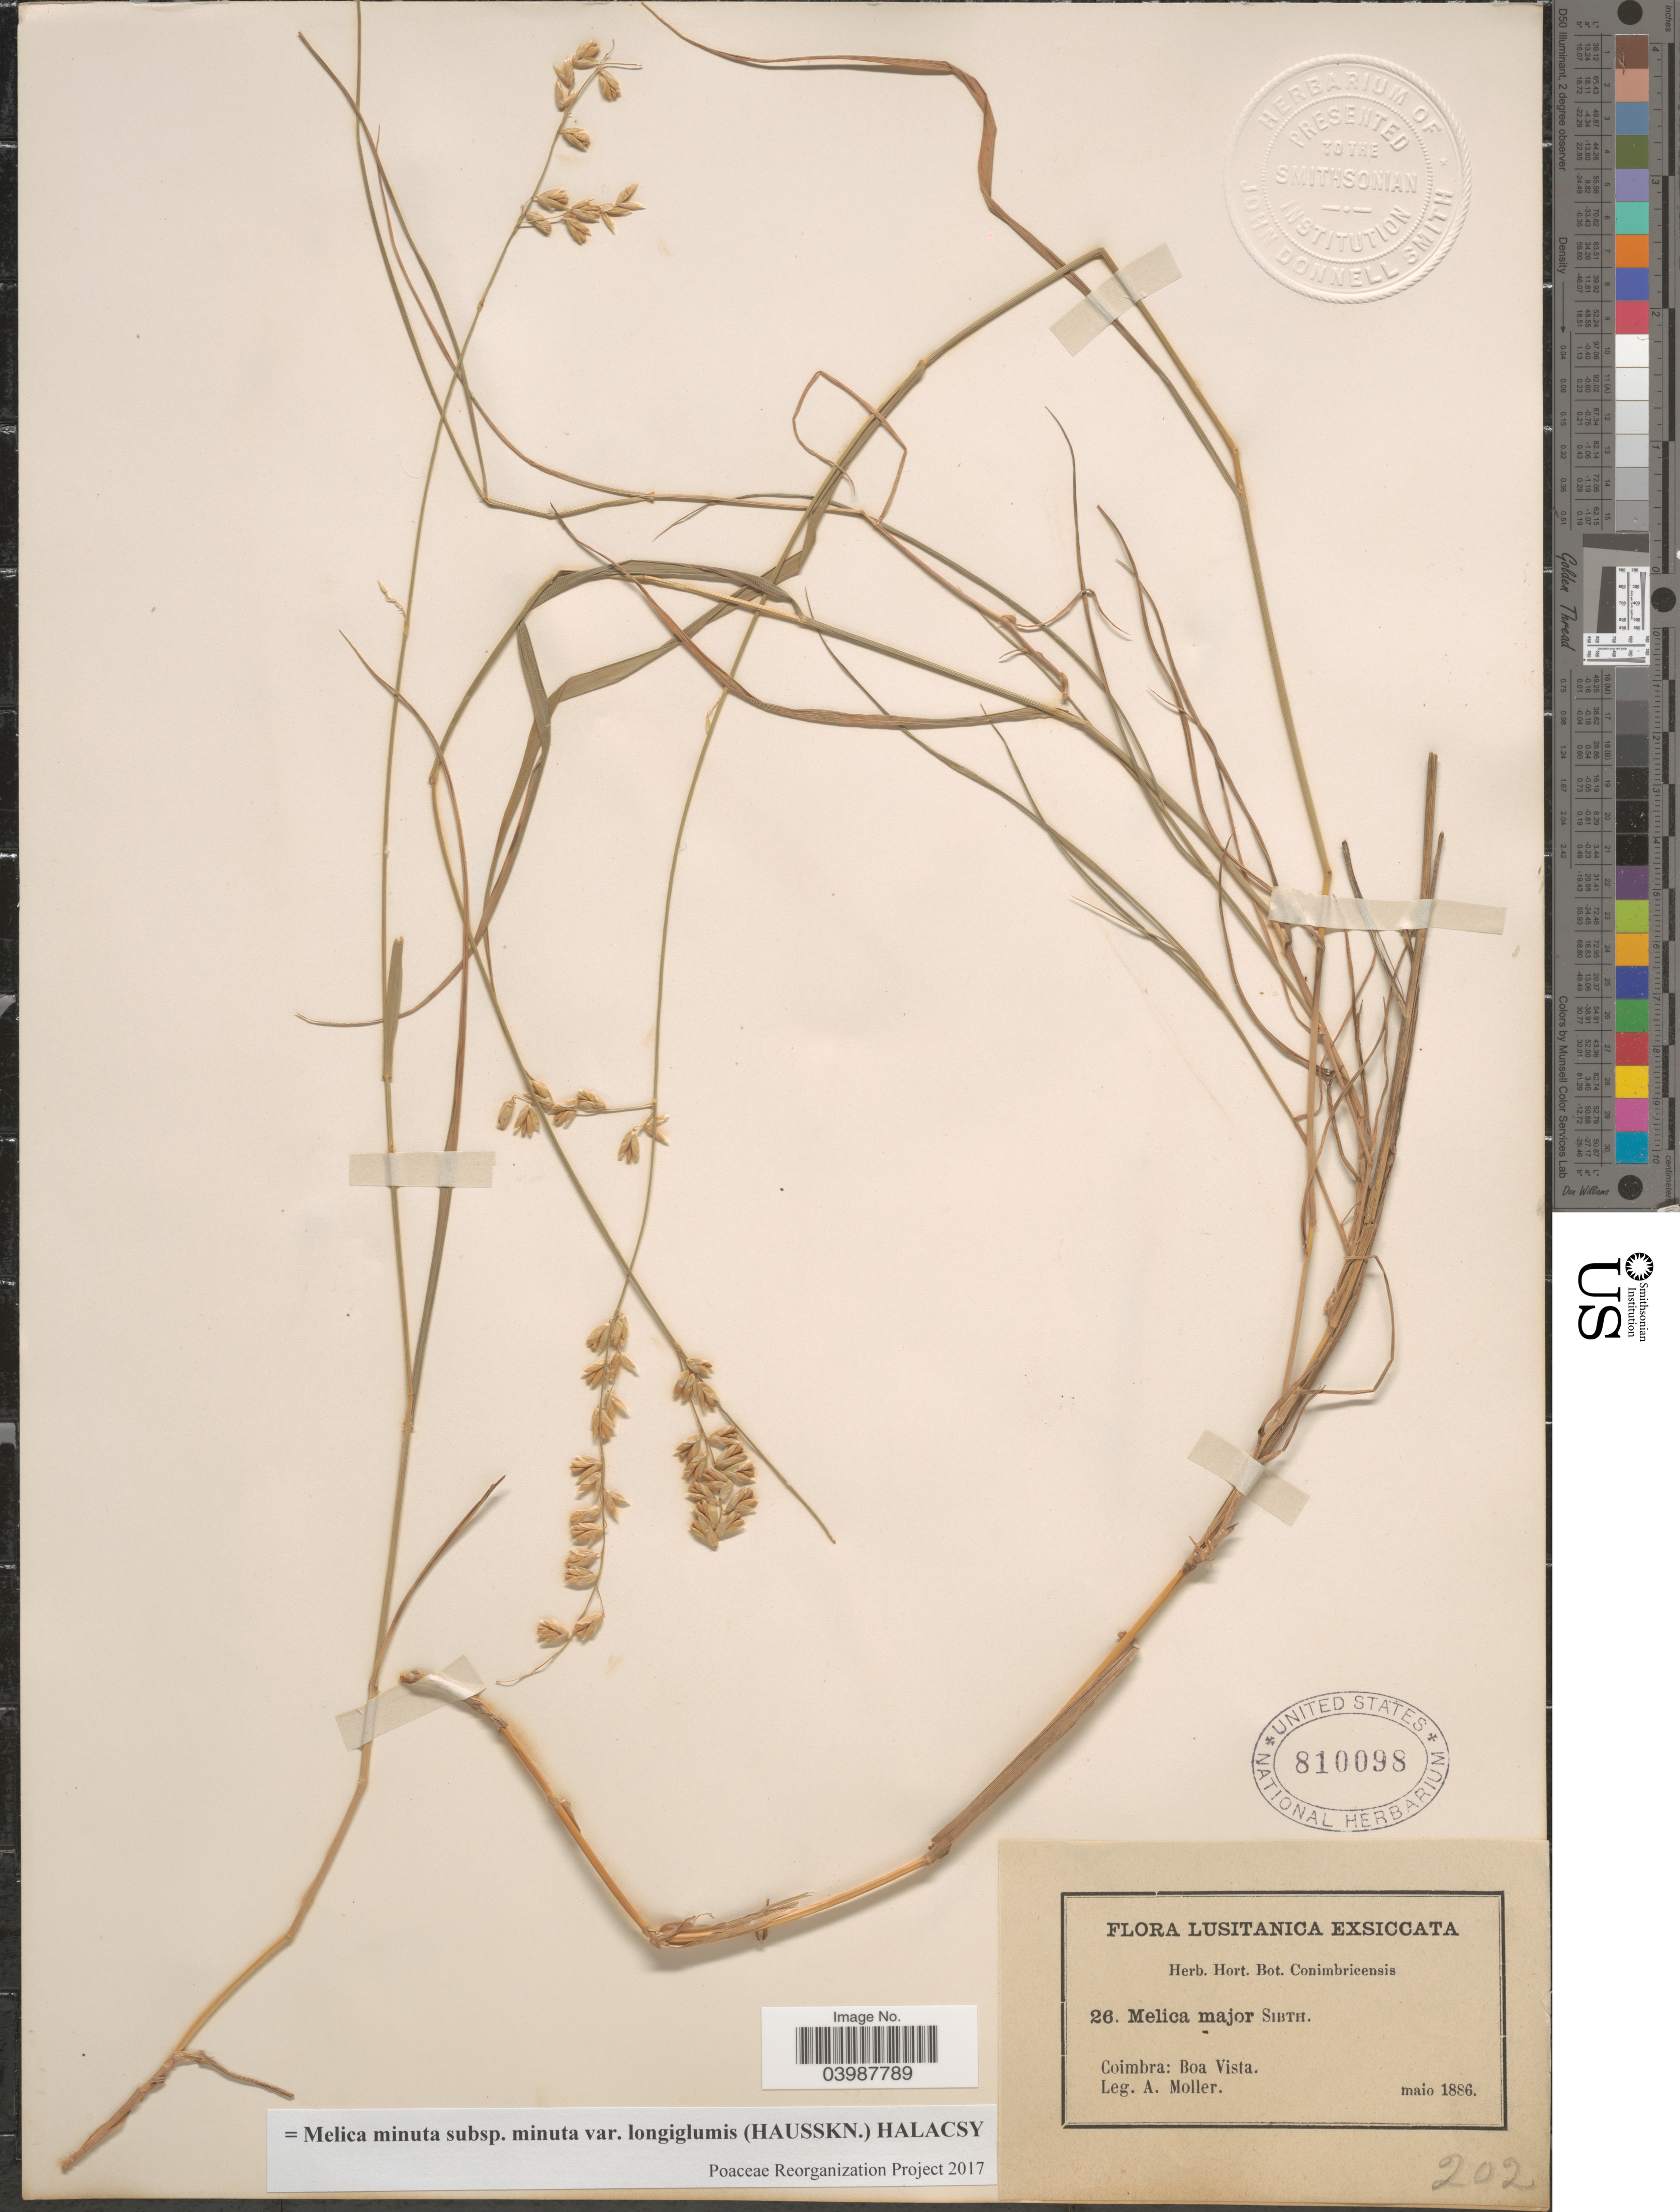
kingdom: Plantae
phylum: Tracheophyta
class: Liliopsida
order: Poales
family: Poaceae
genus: Melica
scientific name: Melica minuta subsp. minuta var. longiglumis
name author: (Hausskn.)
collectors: A. Moller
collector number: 26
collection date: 1886-05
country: Portugal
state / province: Coimbra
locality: Lusitanica. Boa Vista.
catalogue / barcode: US 810098